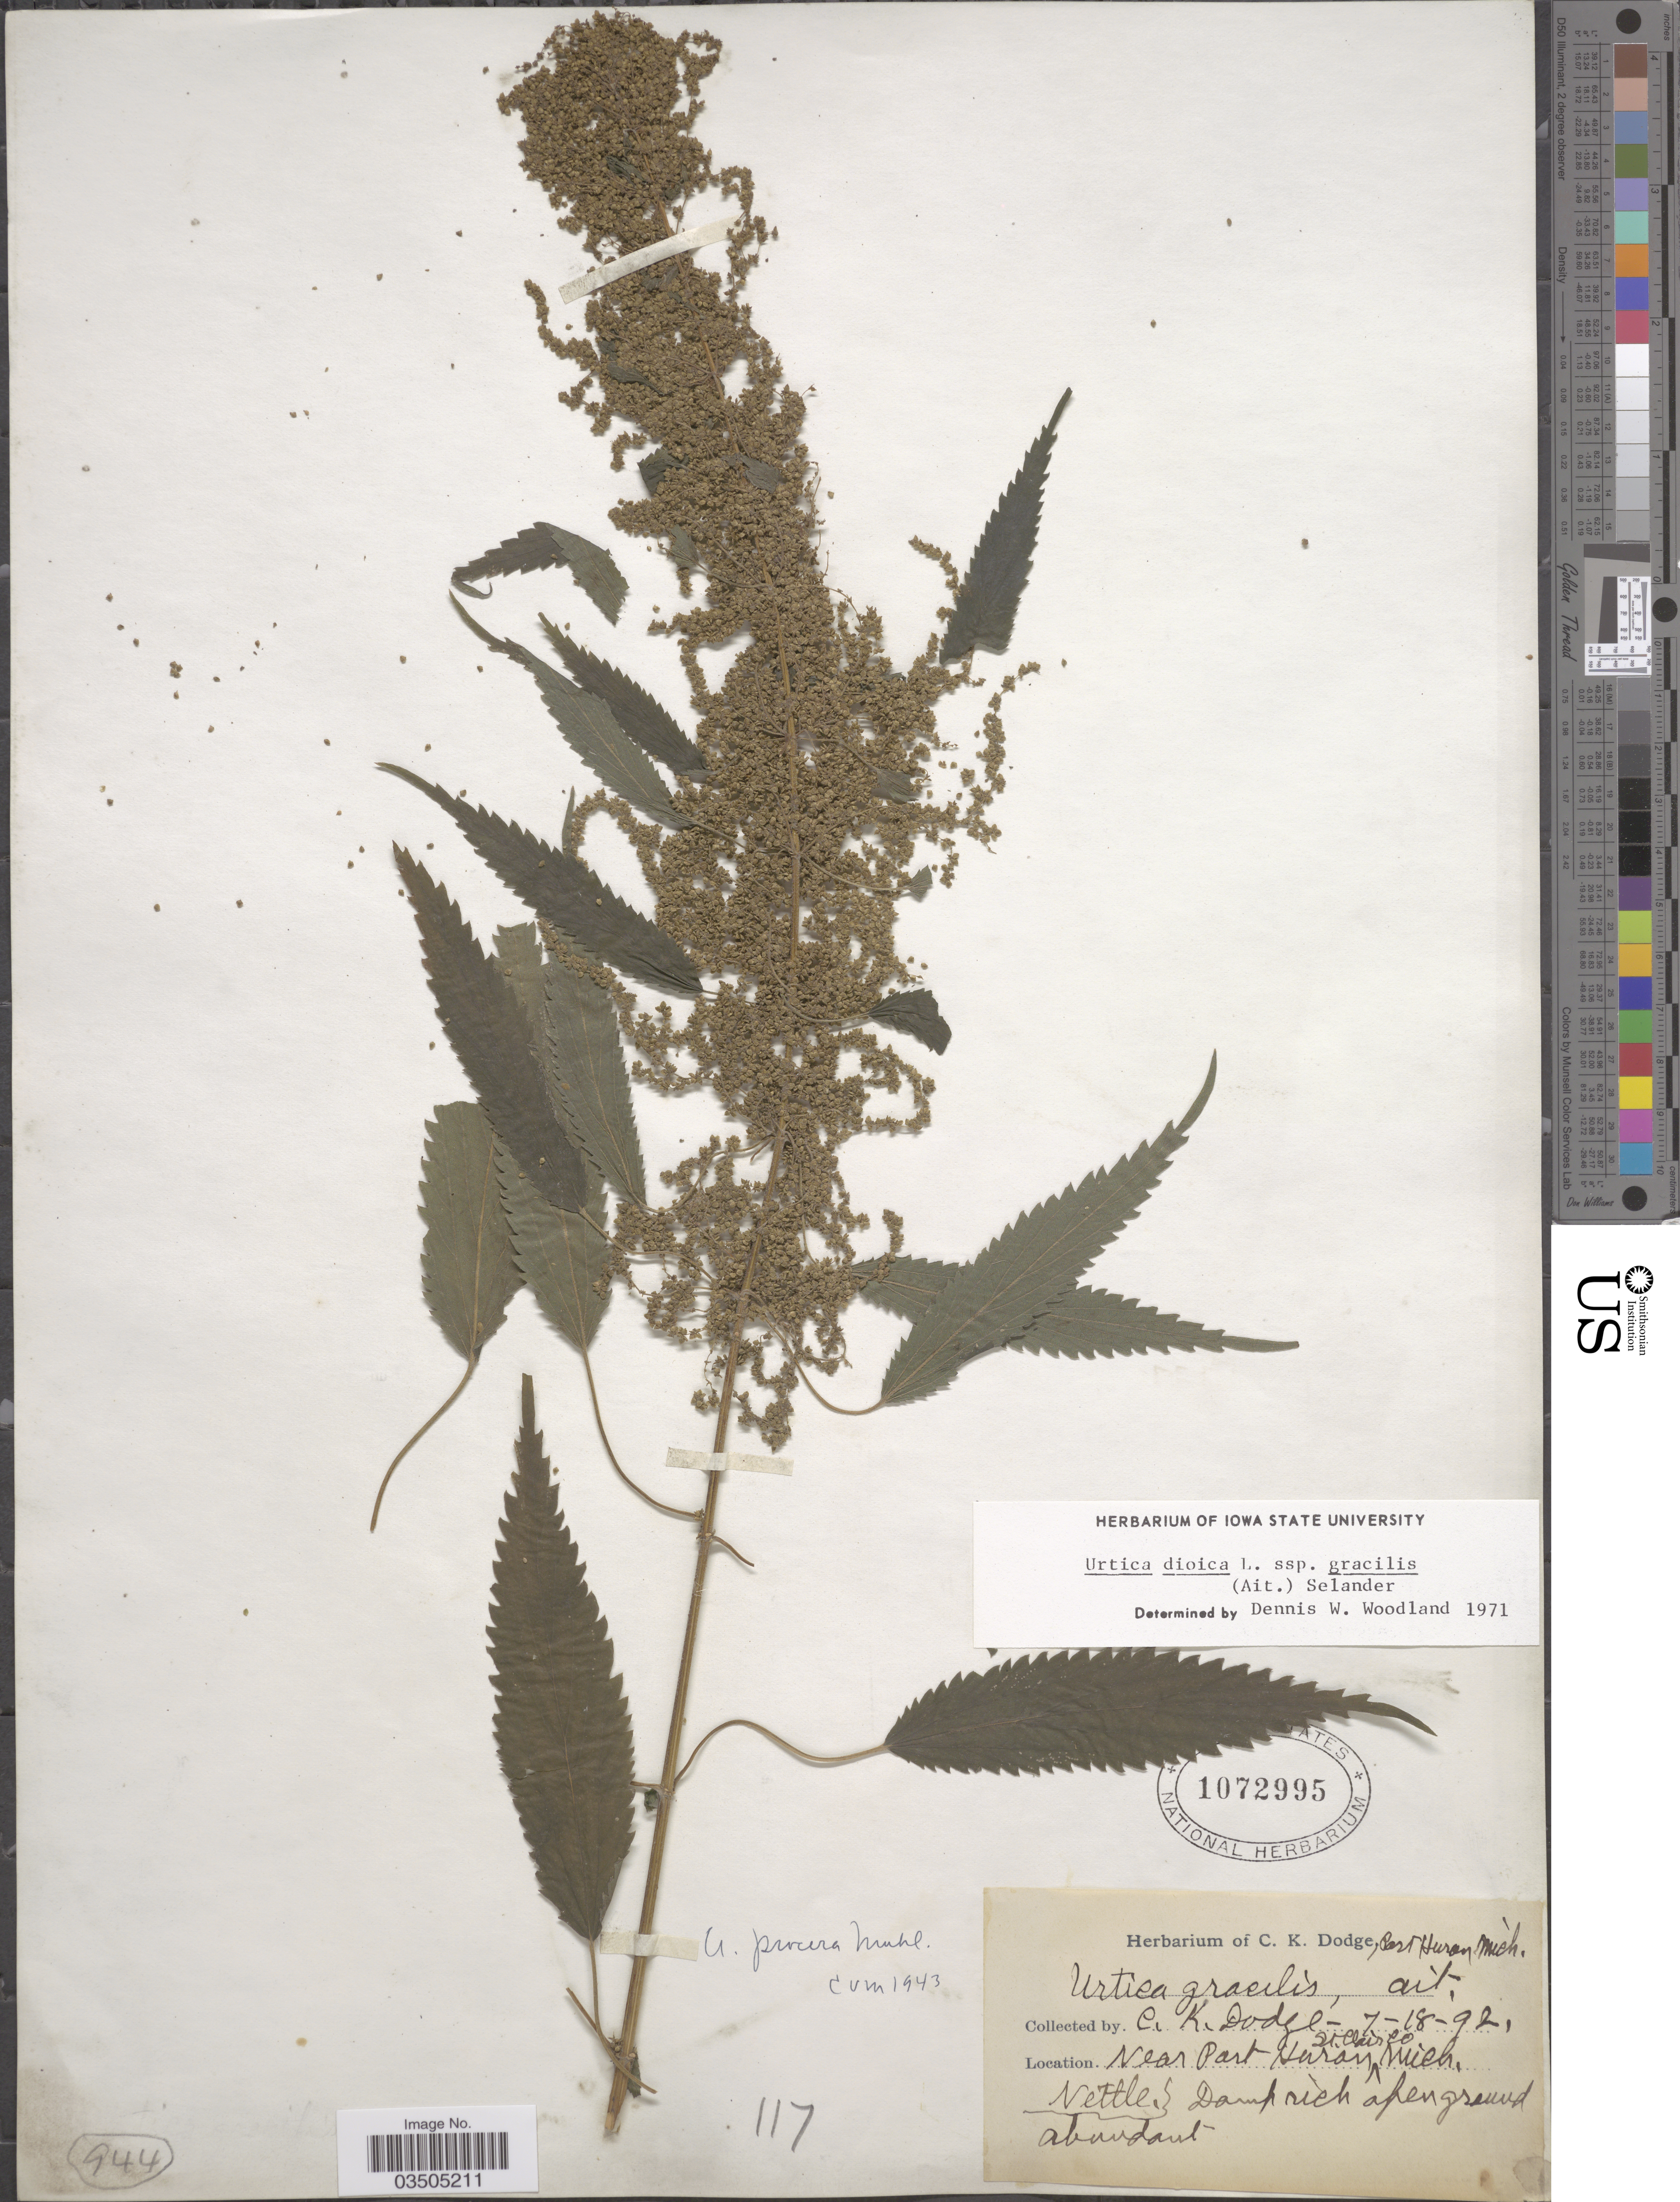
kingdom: Plantae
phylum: Tracheophyta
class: Magnoliopsida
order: Rosales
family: Urticaceae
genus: Urtica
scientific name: Urtica dioica subsp. gracilis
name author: L.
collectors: C. Dodge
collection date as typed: Transcribed d/m/y: 18/7/92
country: United States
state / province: Michigan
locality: Near Port Huron. St. Clair Co.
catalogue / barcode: US 1072995